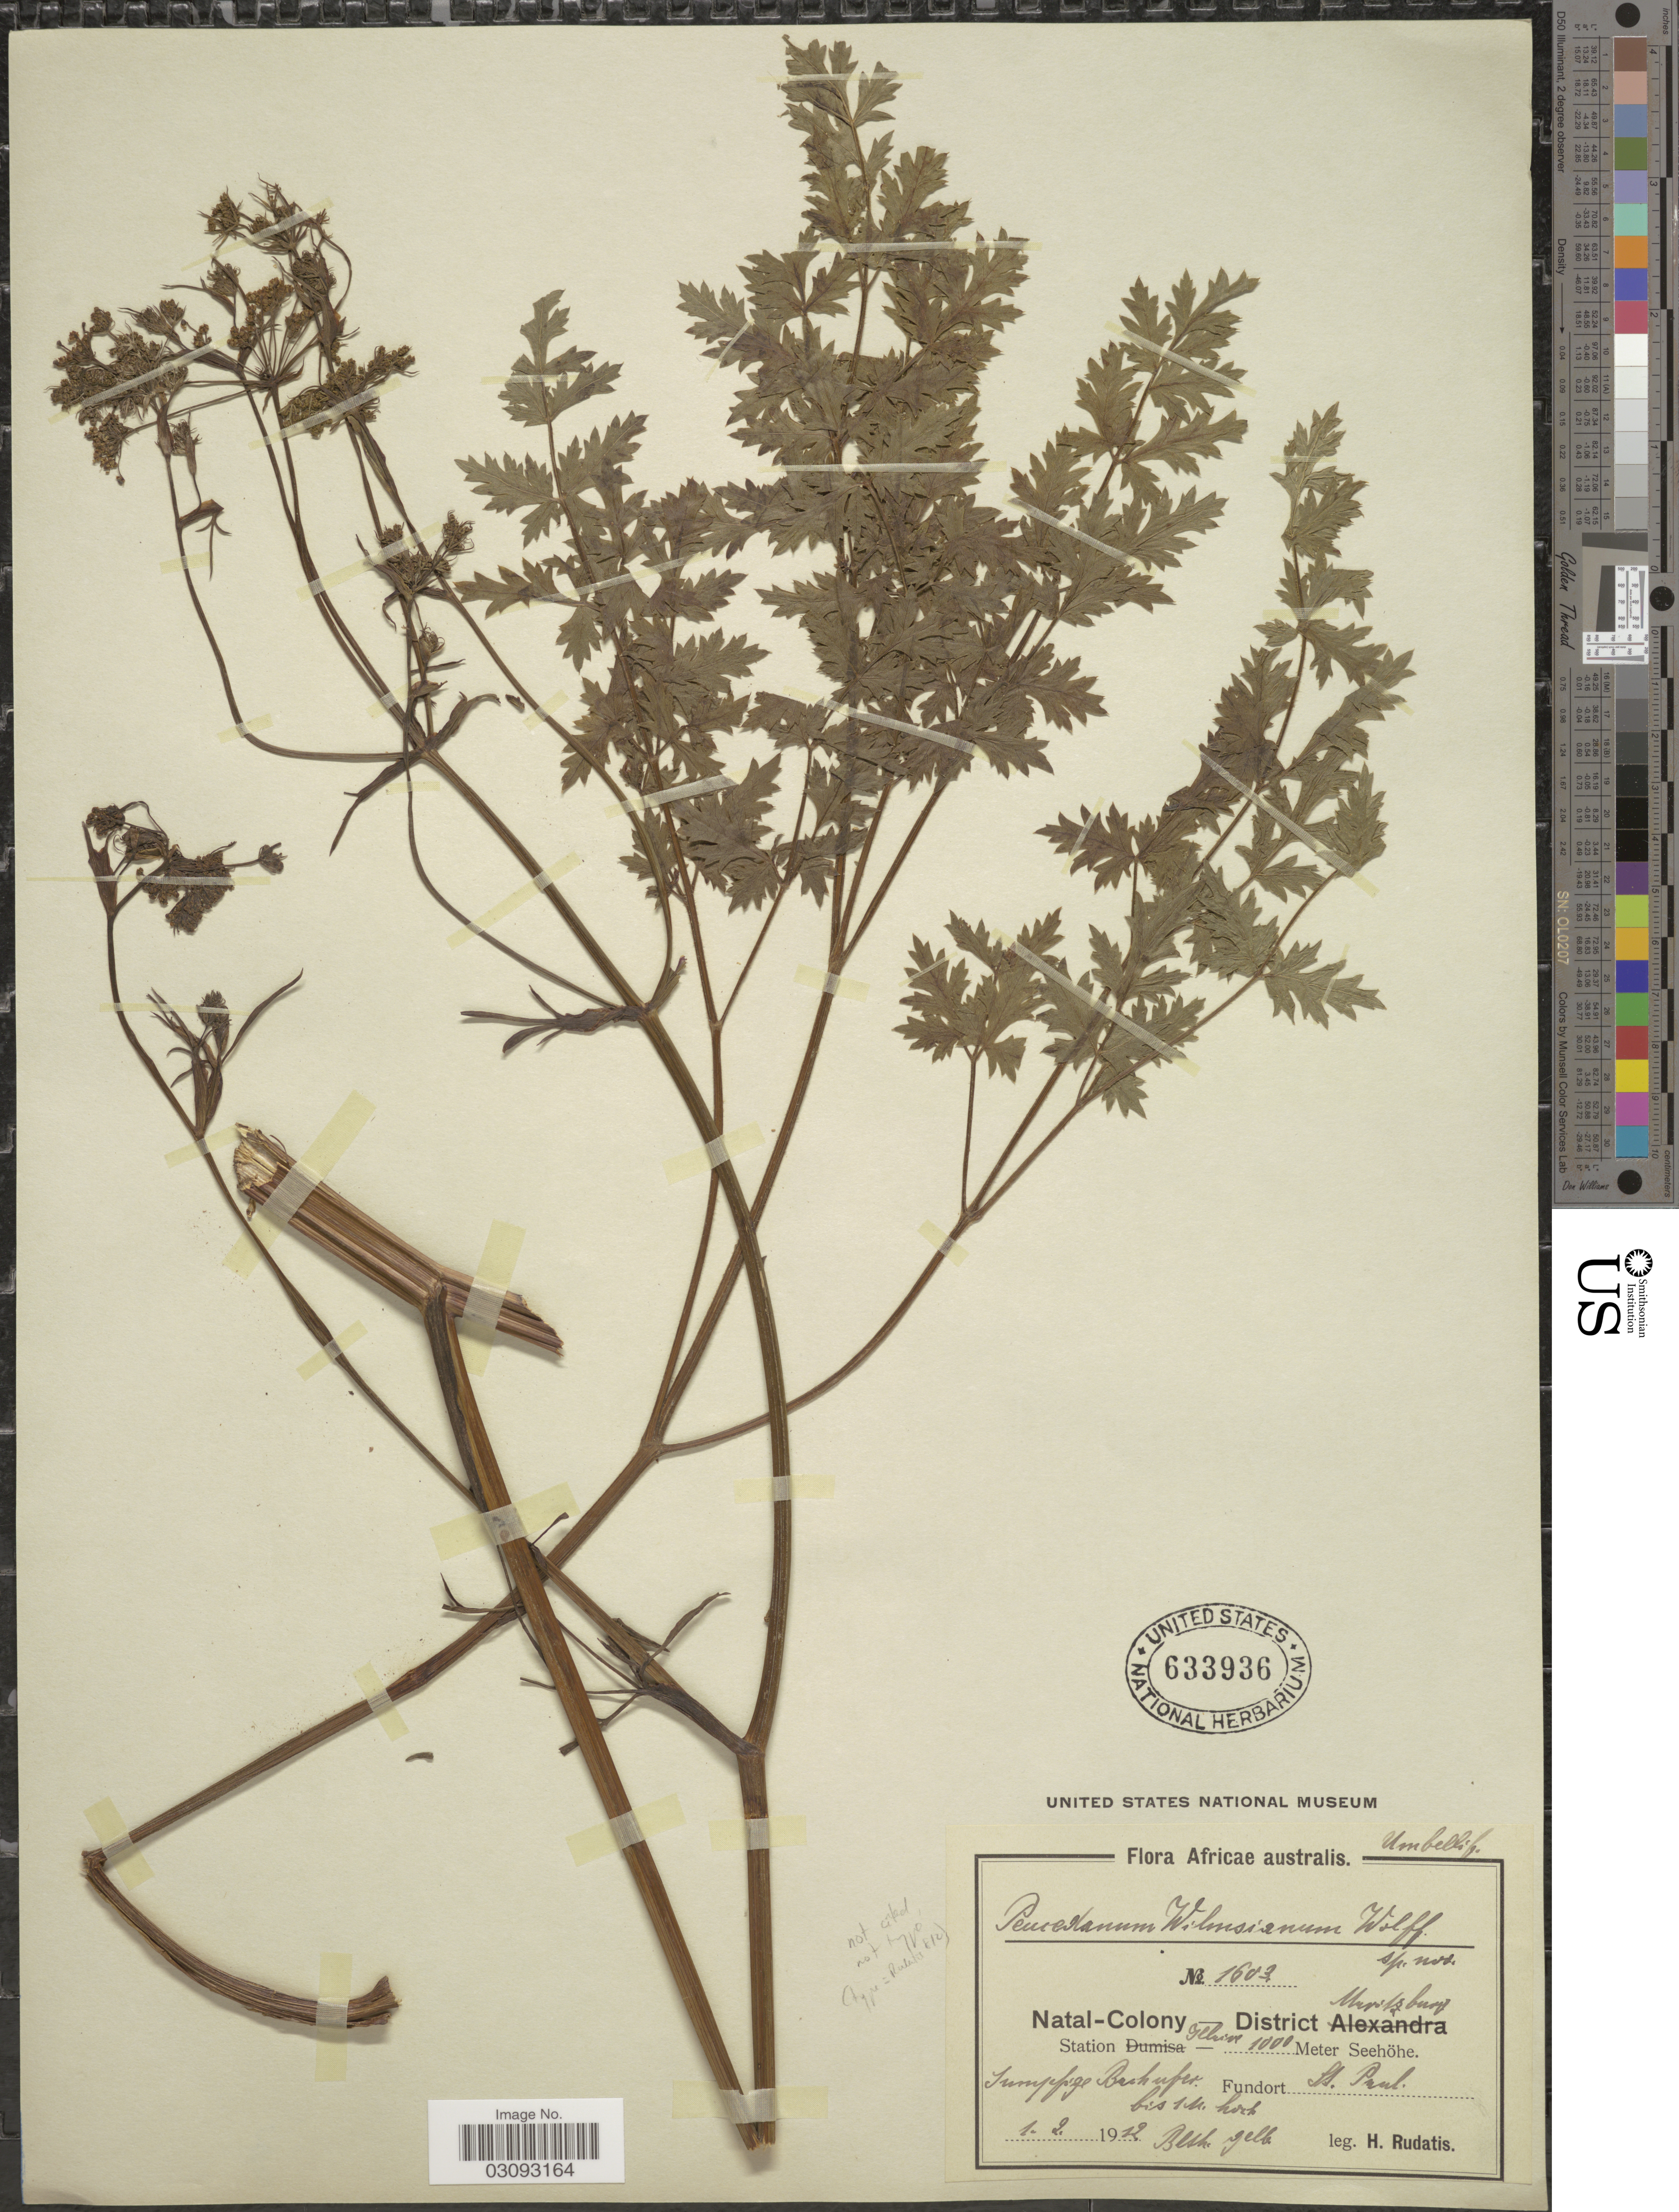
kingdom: Plantae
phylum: Tracheophyta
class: Magnoliopsida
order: Apiales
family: Apiaceae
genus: Peucedanum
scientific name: Peucedanum wilmsianum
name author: H. Wolff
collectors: H. Rudatis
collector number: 1603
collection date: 1912-02-01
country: South Africa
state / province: KwaZulu-Natal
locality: Africae australis. Natal-Colony. District Maritzburg. Station Illiare. St. Paul.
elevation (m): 1000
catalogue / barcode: US 633936